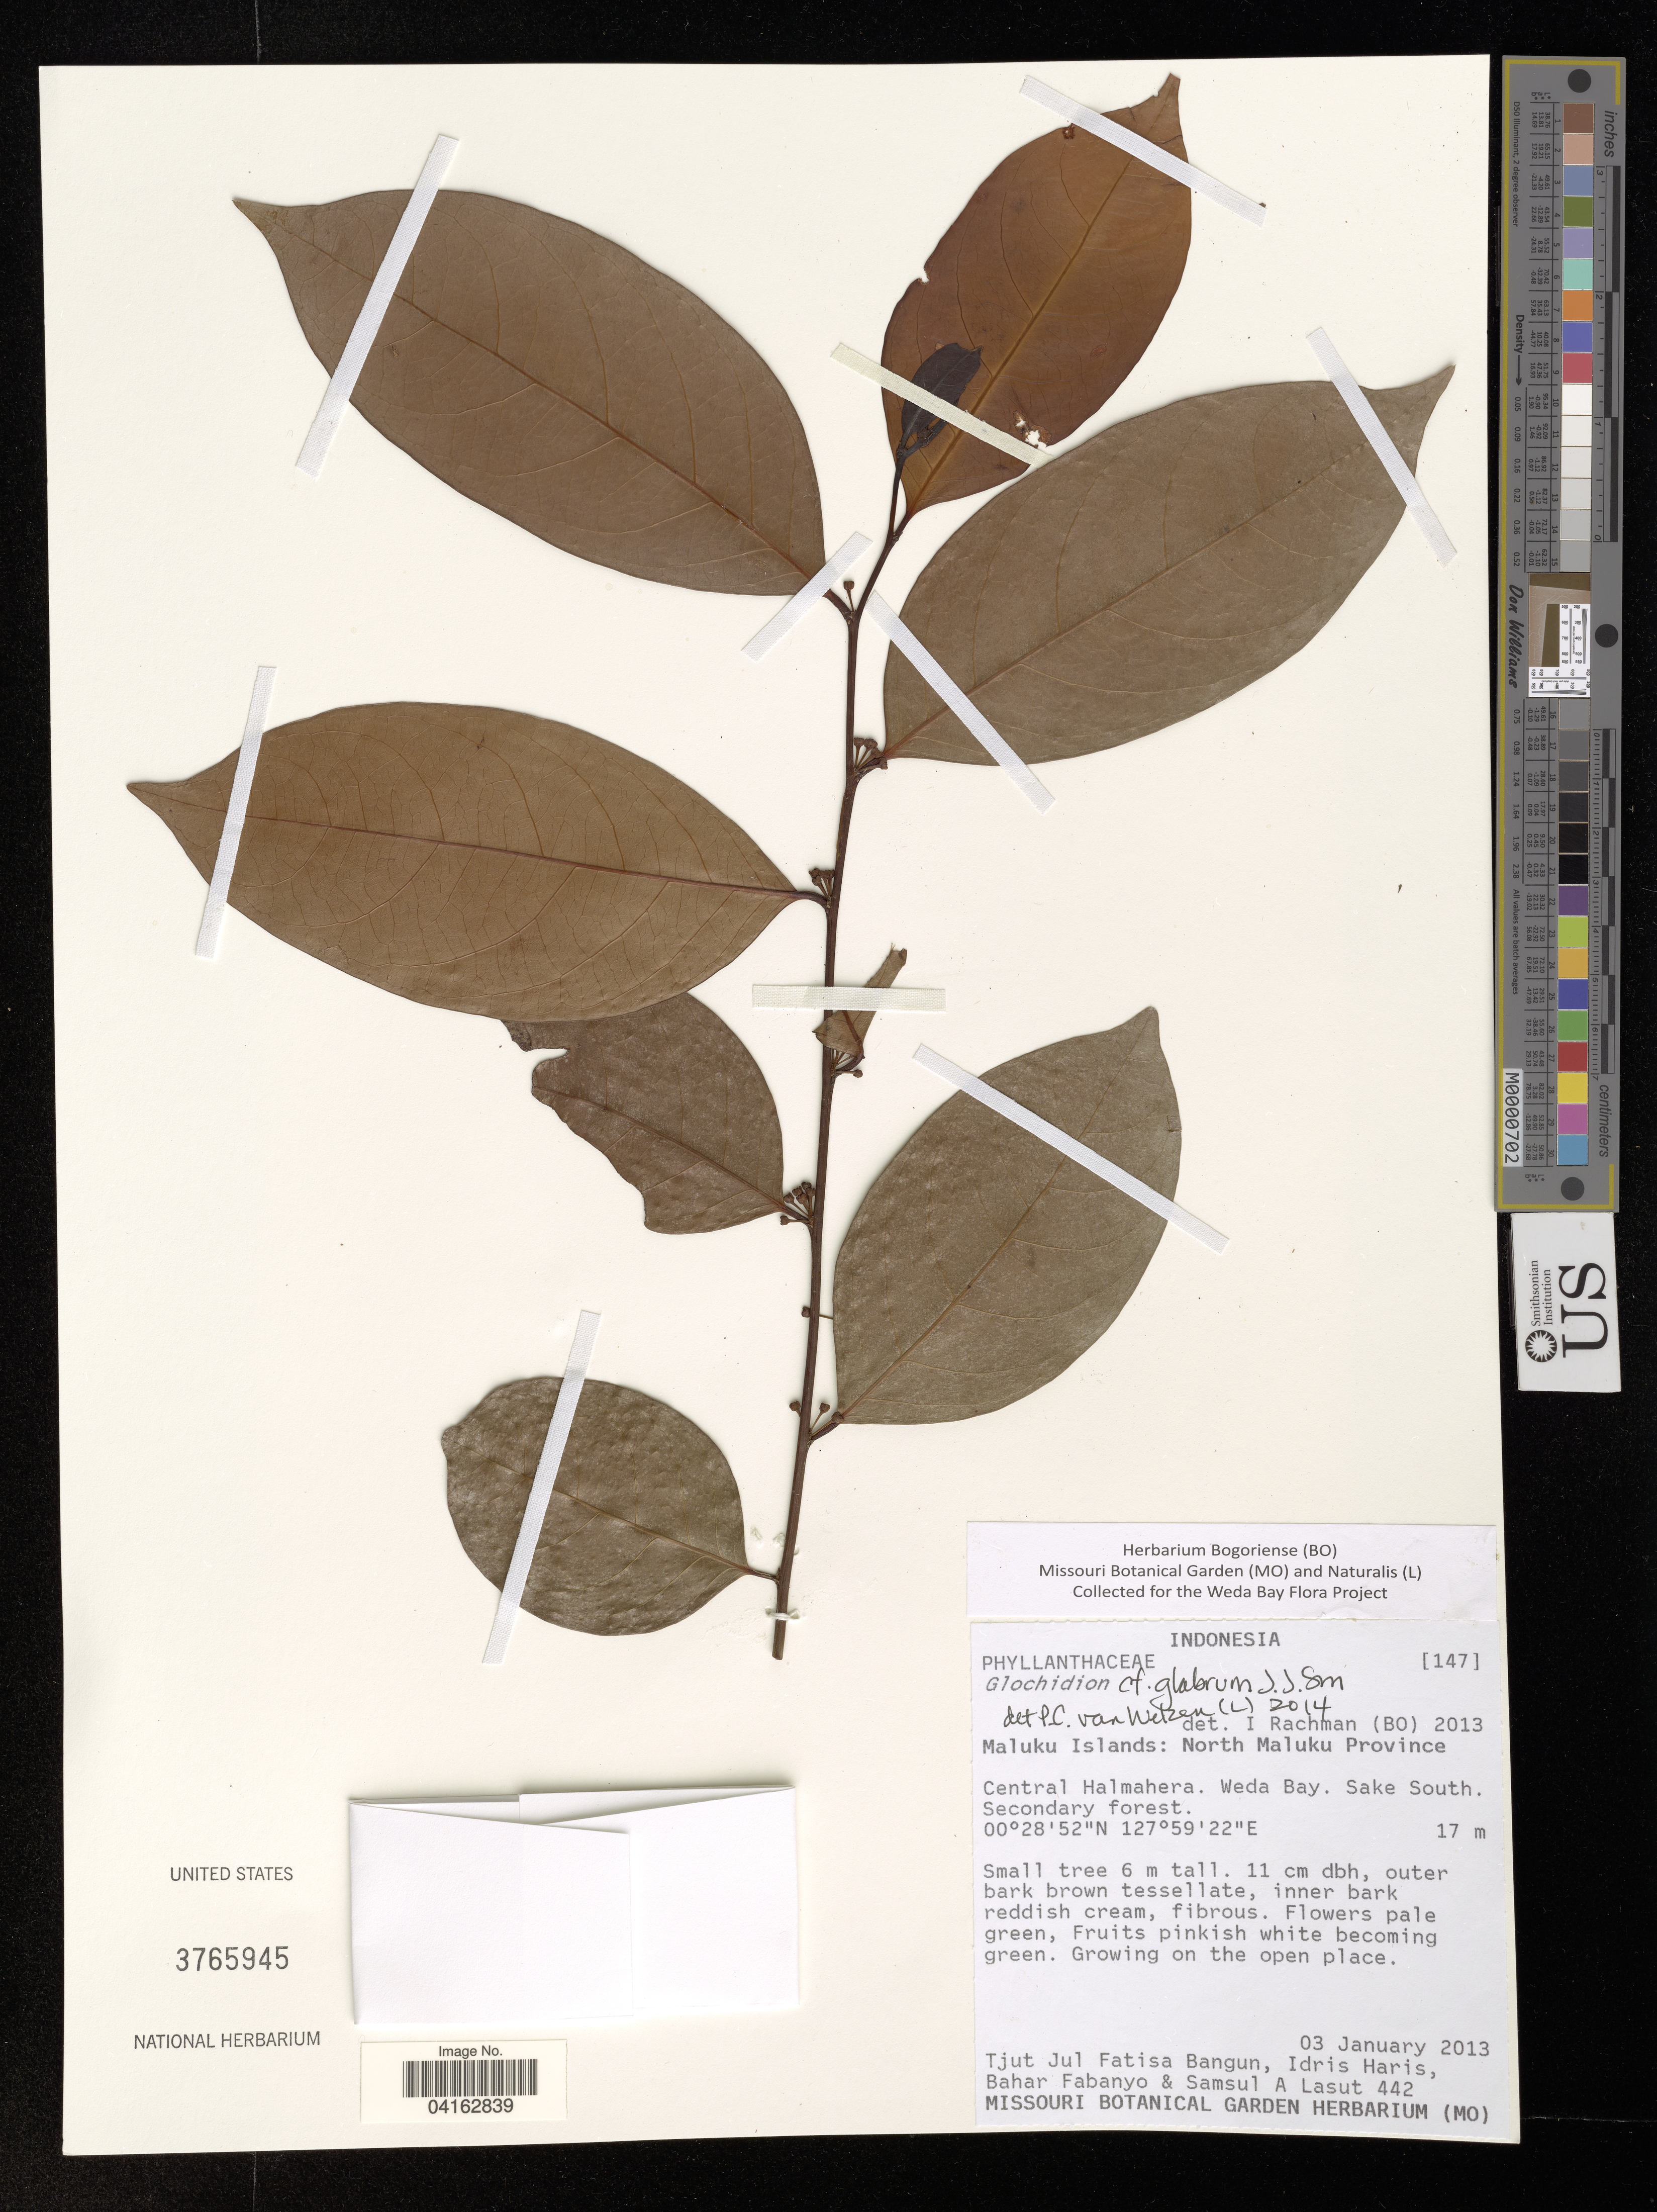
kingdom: Plantae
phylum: Tracheophyta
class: Magnoliopsida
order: Malpighiales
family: Phyllanthaceae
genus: Glochidion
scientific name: Glochidion glabrum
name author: J.J. Sm.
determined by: Welzen, P. C. van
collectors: T. Bangun, I. Haris, B. Fabanyo & S. Lasut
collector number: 442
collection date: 2013-01-03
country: Indonesia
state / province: Maluku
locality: North Maluku Province. Central Halmahera. Weda Bay. Sake South. Secondary forest.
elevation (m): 17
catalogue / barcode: US 3765945